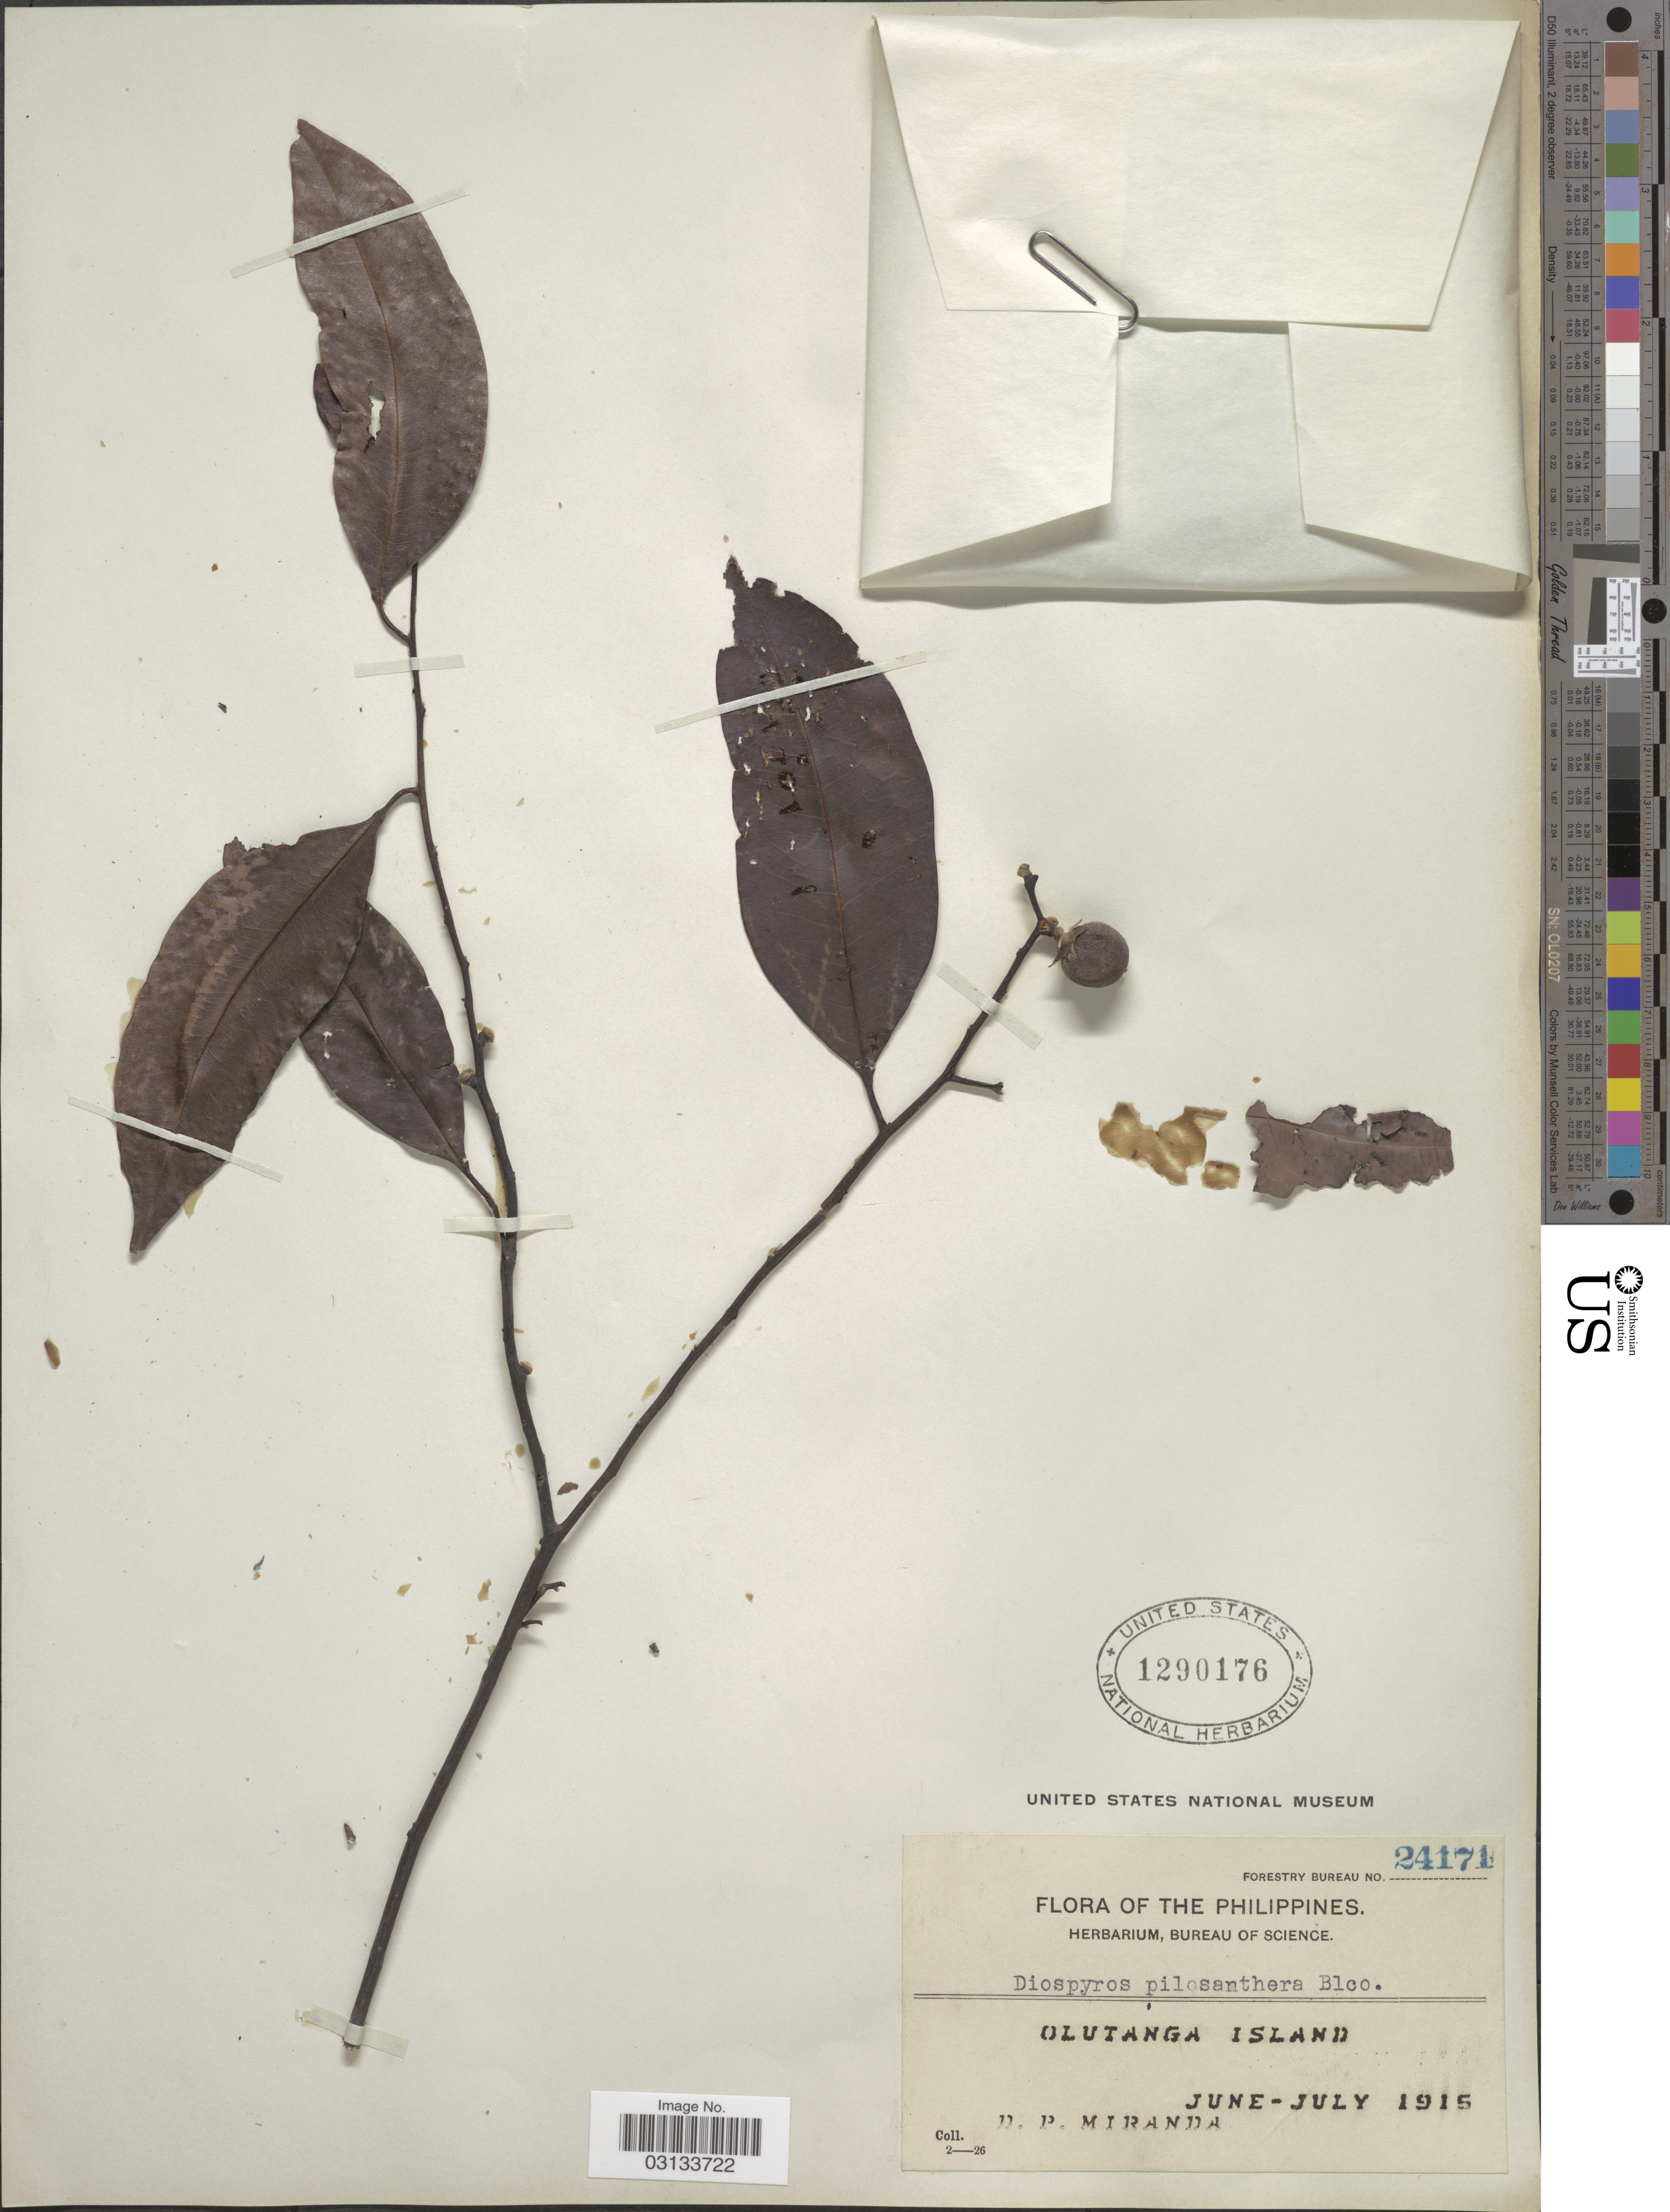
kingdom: Plantae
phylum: Tracheophyta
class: Magnoliopsida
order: Ericales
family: Ebenaceae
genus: Diospyros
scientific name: Diospyros pilosanthera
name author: Blanco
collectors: D. P. Miranda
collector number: Forestry Bureau 24171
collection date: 1915-06/1915-07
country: Philippines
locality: Olutanga Island.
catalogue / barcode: US 1290176